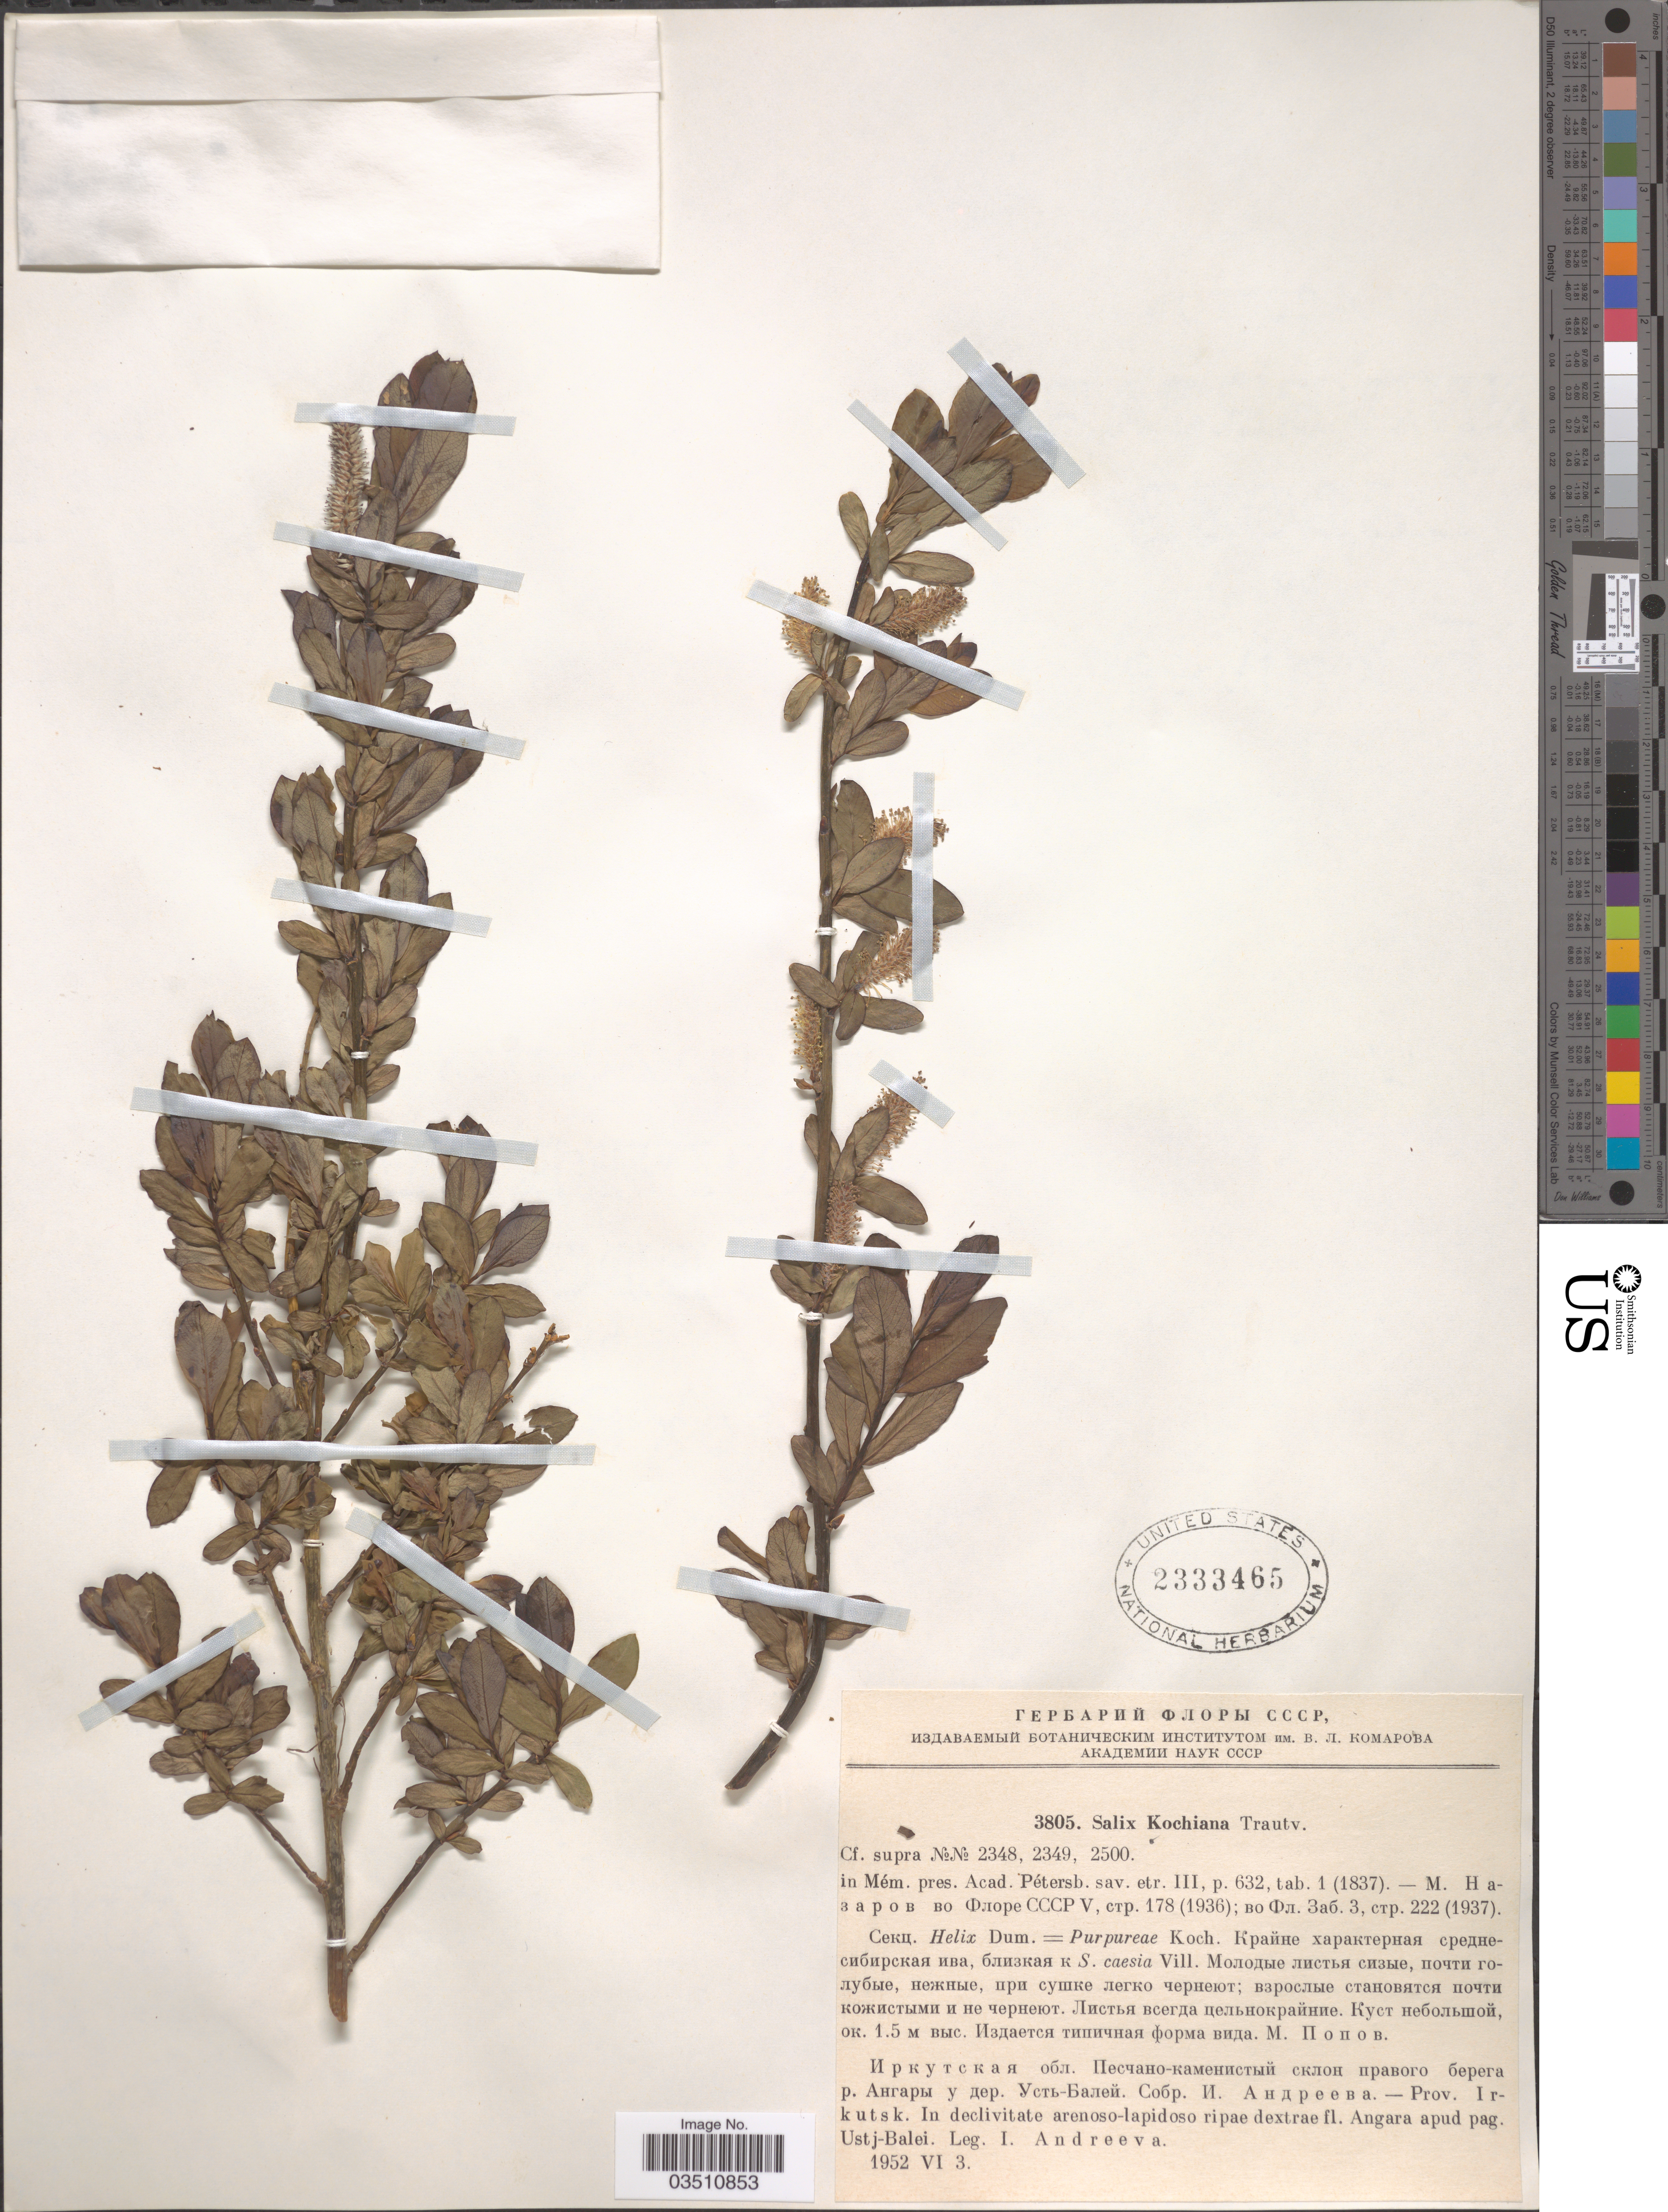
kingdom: Plantae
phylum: Tracheophyta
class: Magnoliopsida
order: Malpighiales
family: Salicaceae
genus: Salix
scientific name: Salix kochiana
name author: Trautv.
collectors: I. Andreeva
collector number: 3805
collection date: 1952-06-03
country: Russian Federation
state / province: Irkutsk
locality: In declivitate arenoso-lapidoso ripae dextrae fl. Angara apud pag. Ustj-Balei.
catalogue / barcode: US 2333465